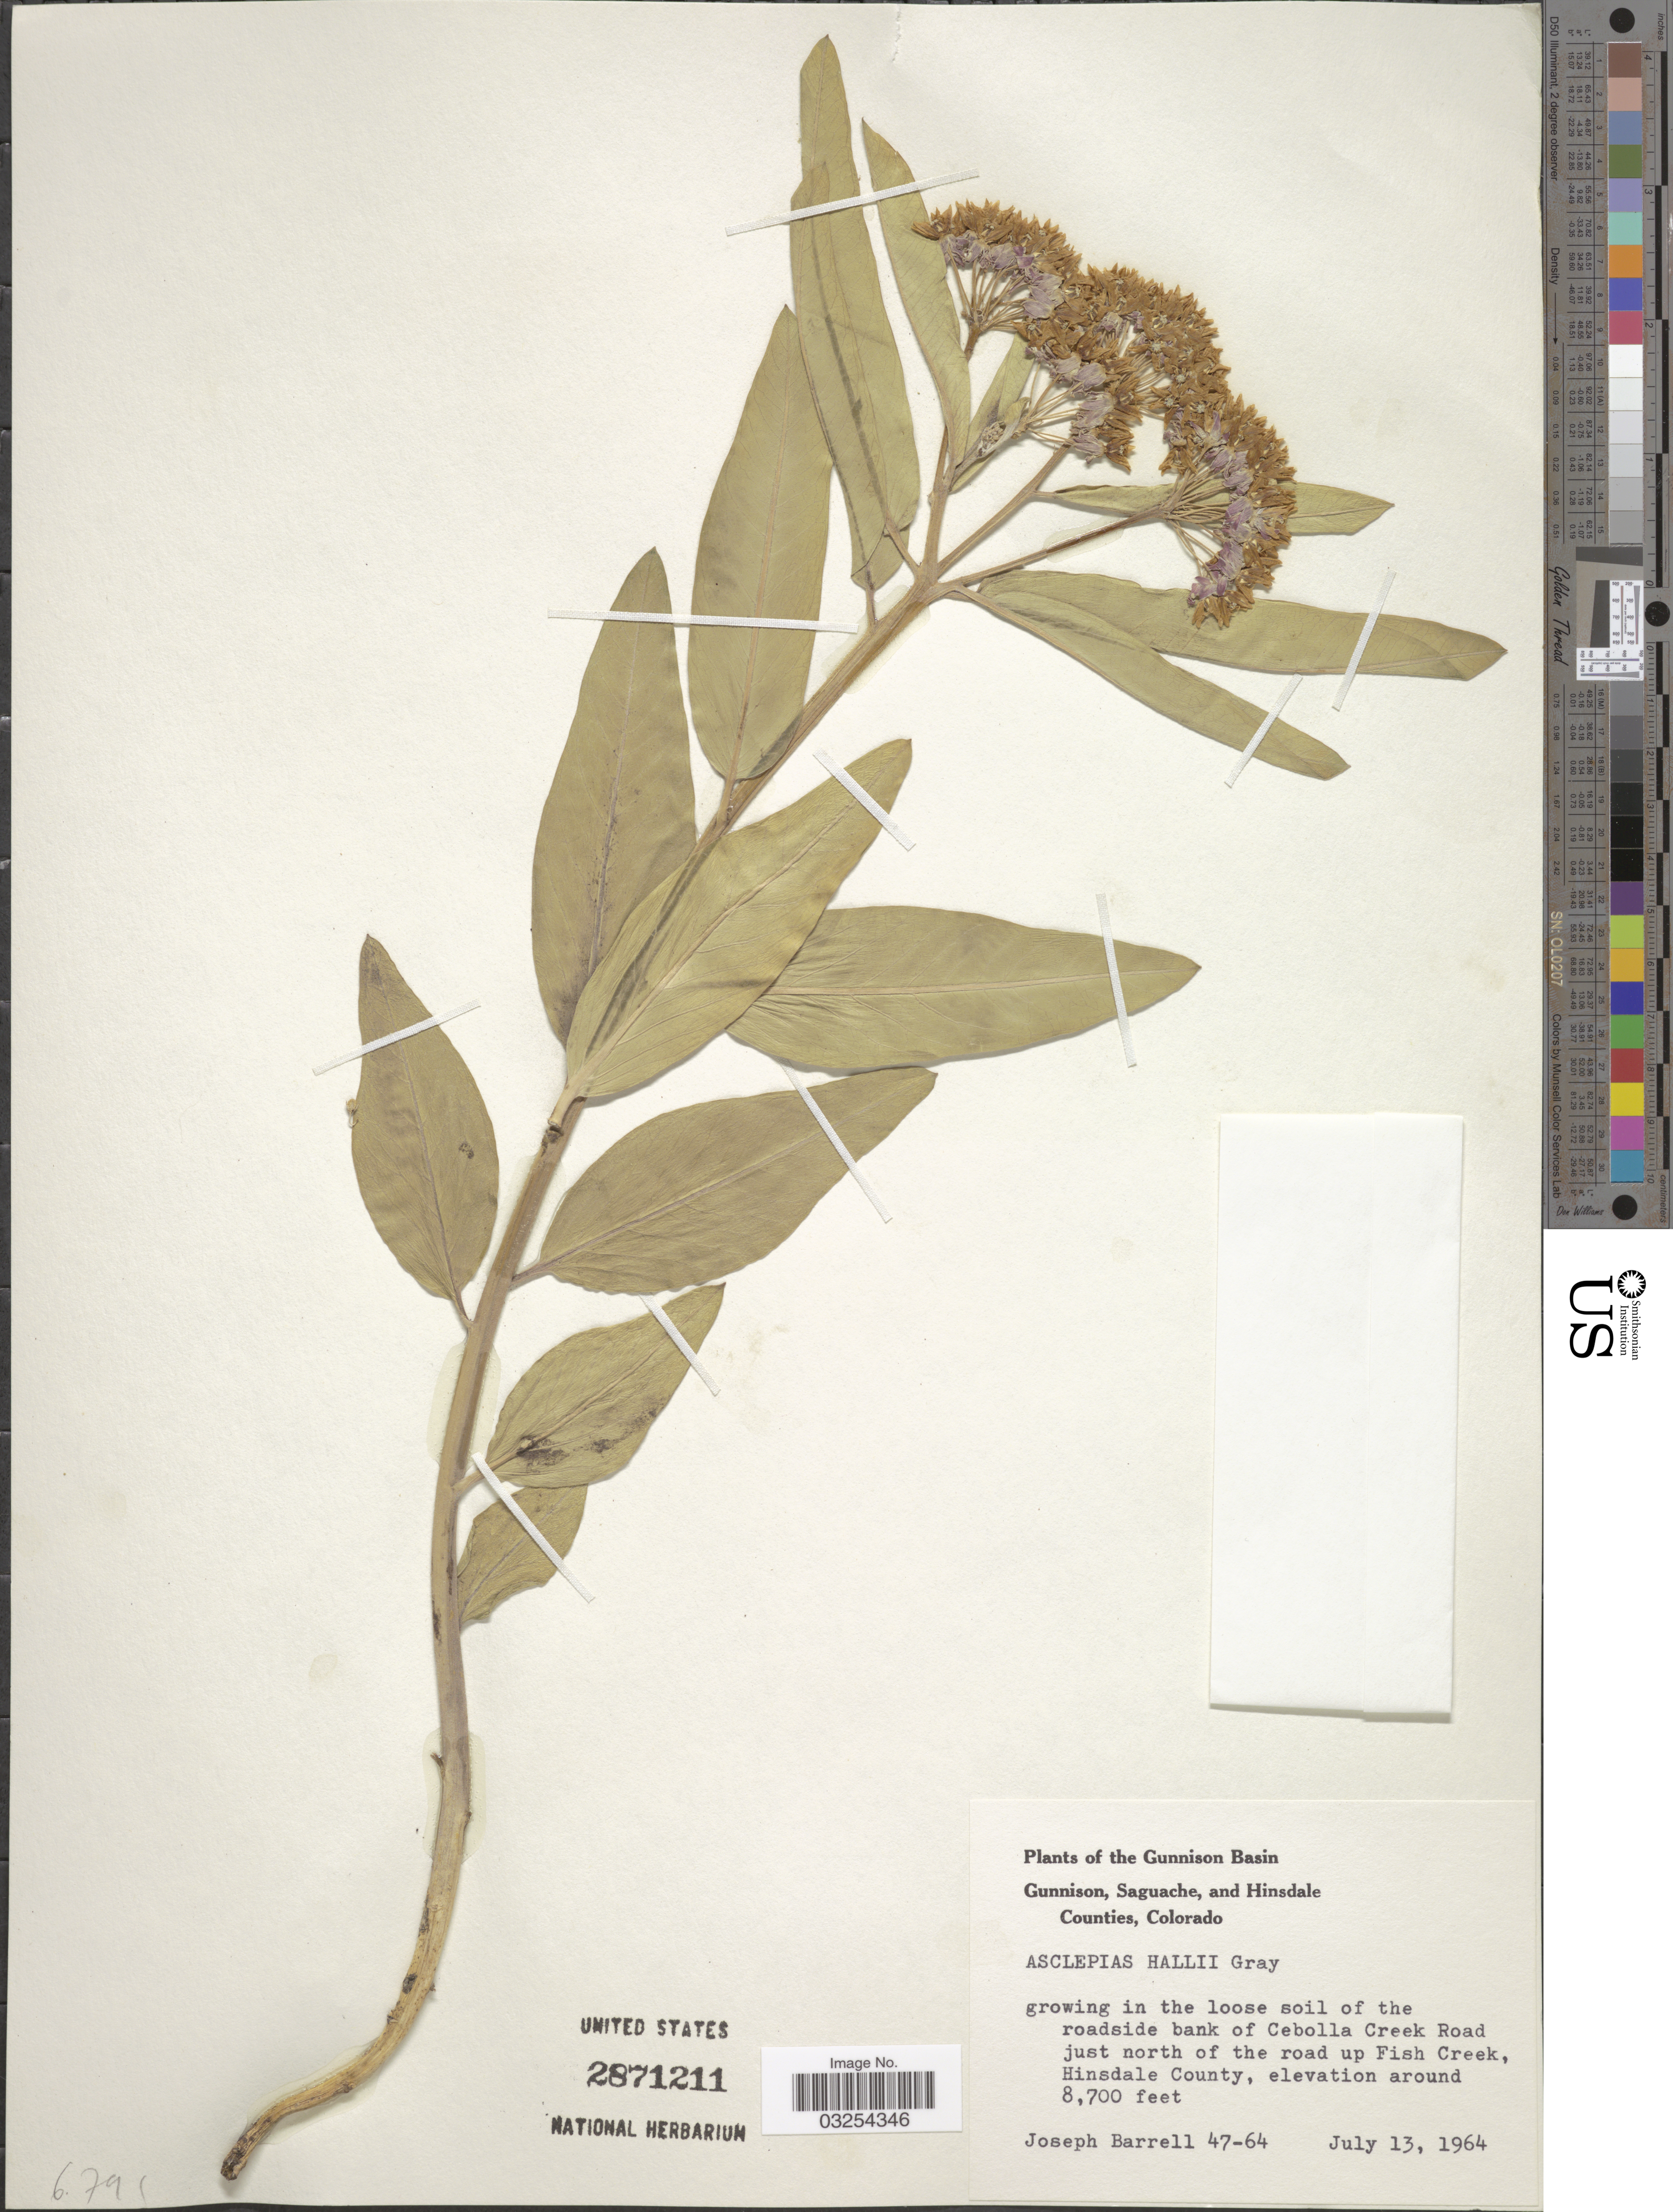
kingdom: Plantae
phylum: Tracheophyta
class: Magnoliopsida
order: Gentianales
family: Apocynaceae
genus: Asclepias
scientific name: Asclepias hallii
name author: A. Gray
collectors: J. Barrell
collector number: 47-64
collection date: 1964-07-13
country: United States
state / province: Colorado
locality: Gunnison Basin. Roadside bank of Cebolla Creek Road just north of the road up Fish Creek, Hinsdale County.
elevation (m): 2652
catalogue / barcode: US 2871211